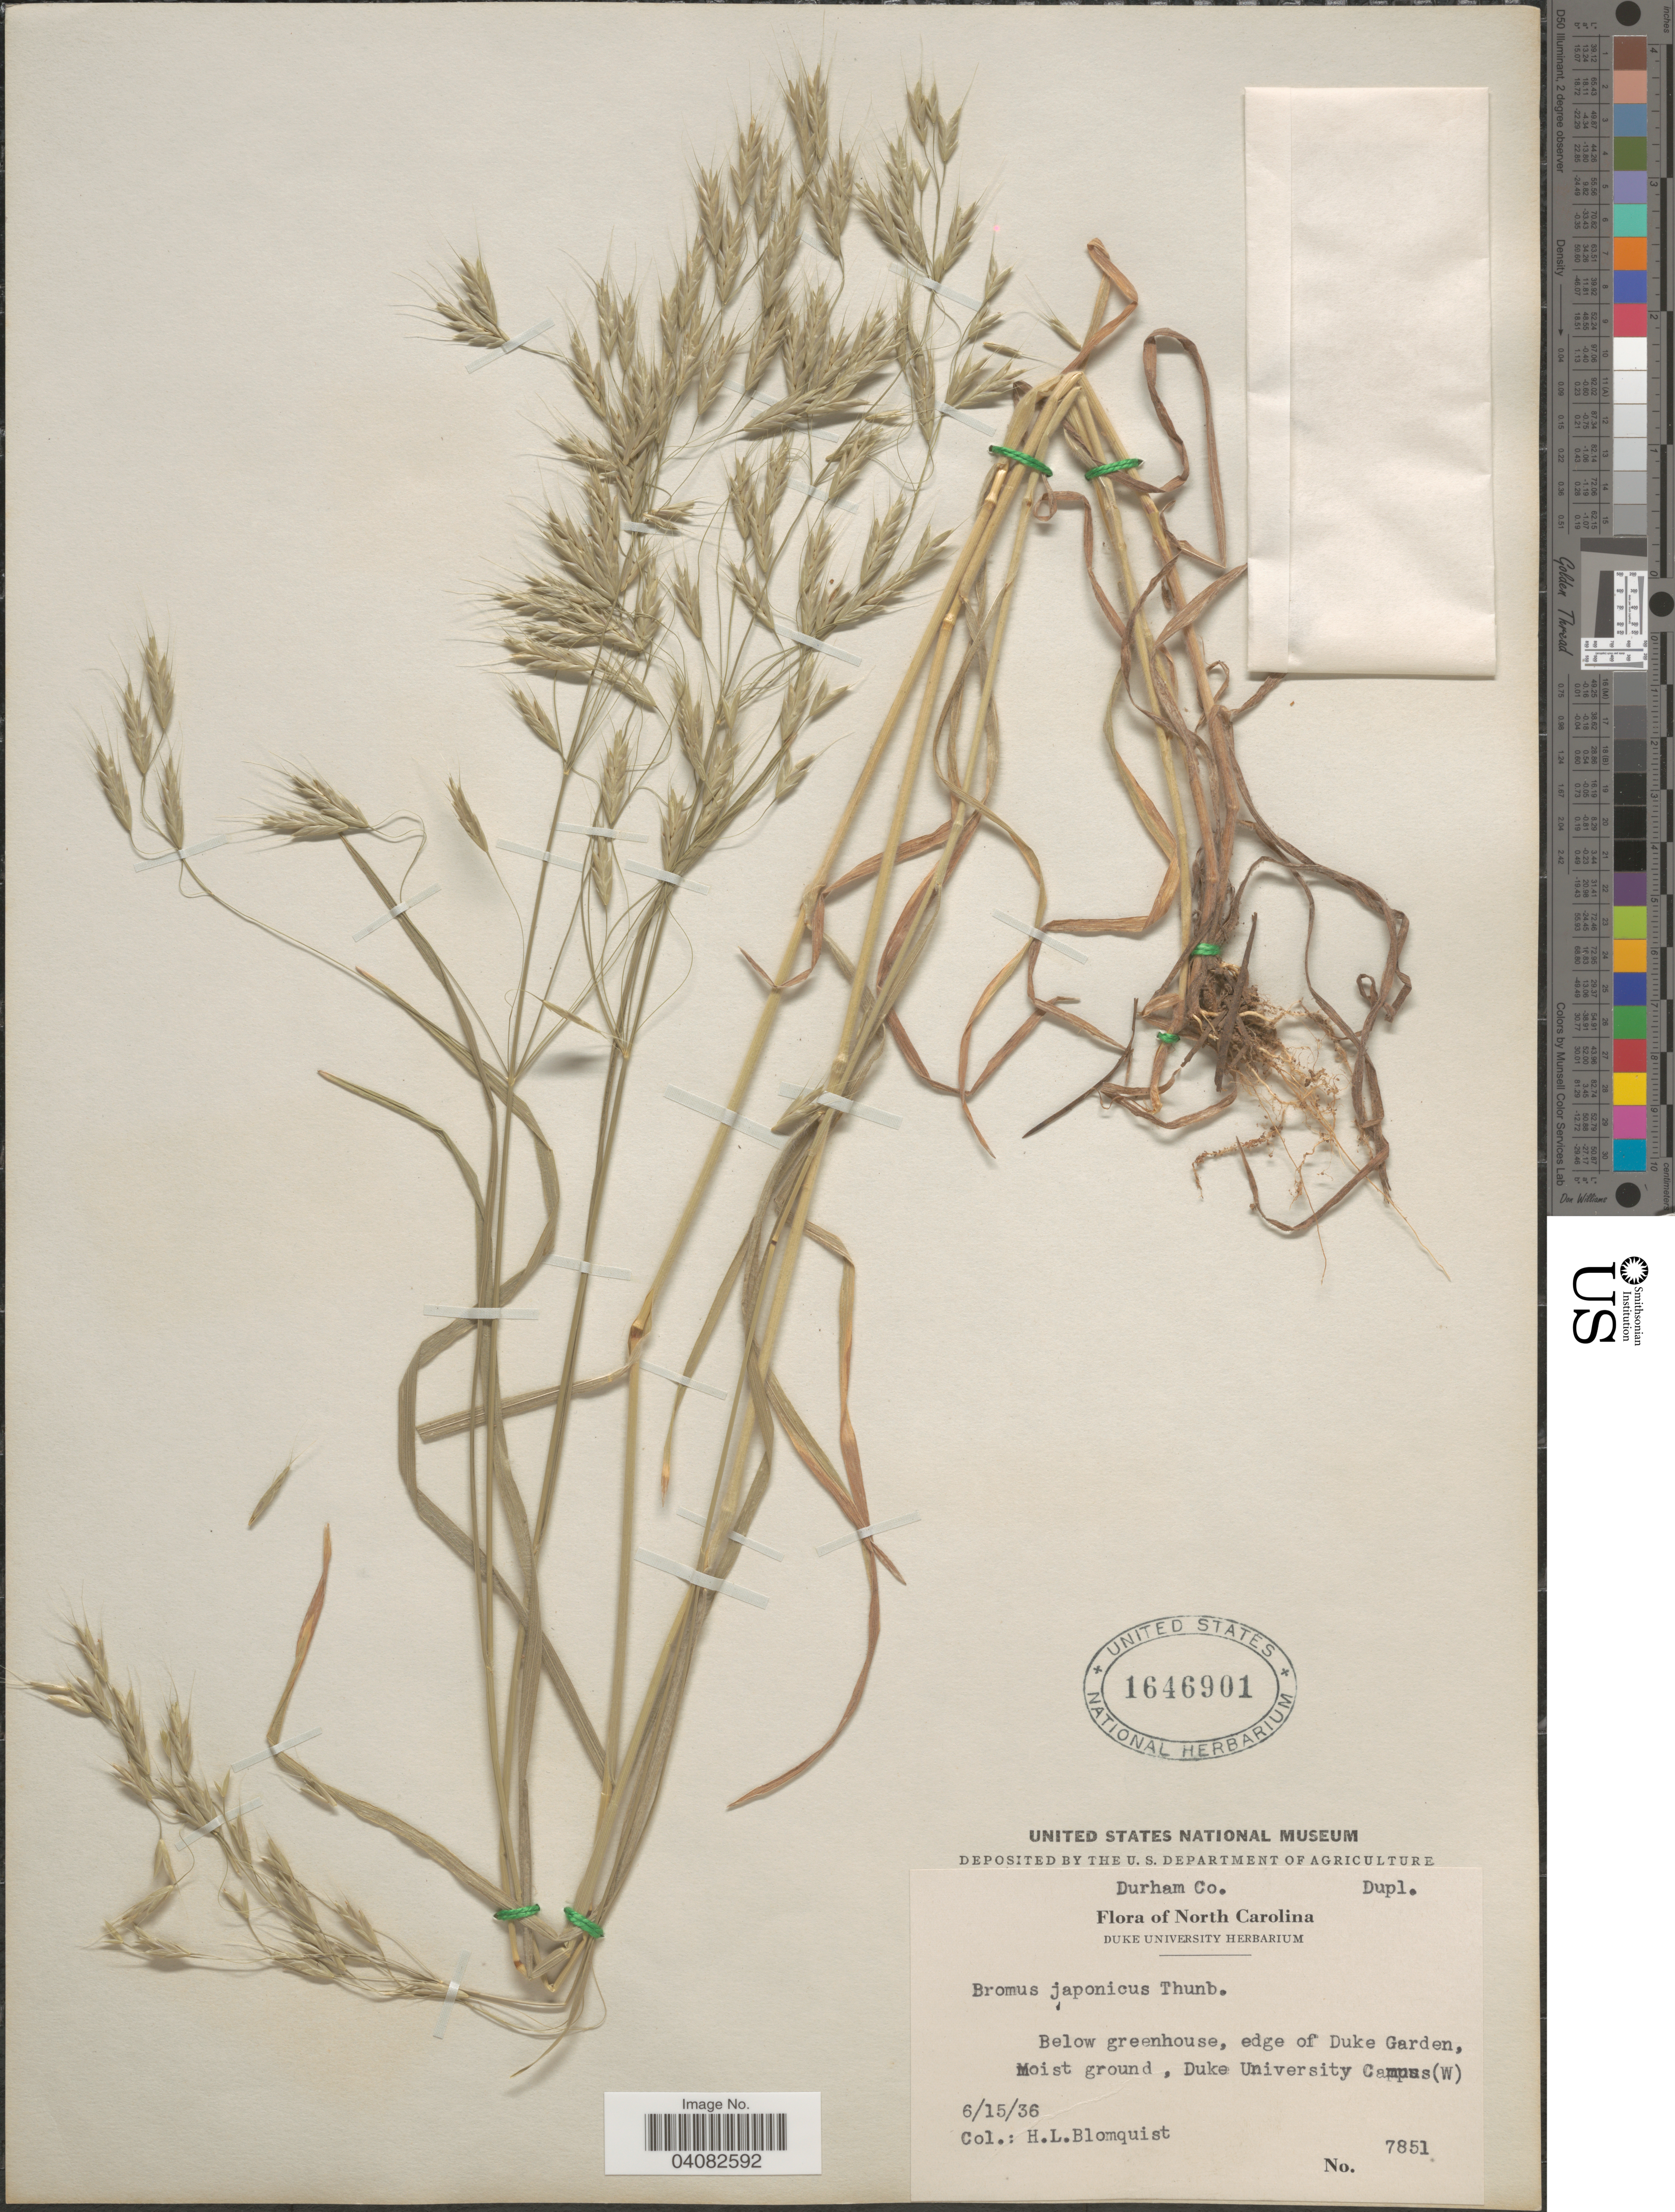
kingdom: Plantae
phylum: Tracheophyta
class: Liliopsida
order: Poales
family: Poaceae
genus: Bromus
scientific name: Bromus japonicus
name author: Houtt.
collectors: H. Blomquist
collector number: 7851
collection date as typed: Transcribed d/m/y: 15/6/36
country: United States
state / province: North Carolina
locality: Below greenhouse, edge of Duke Garden, Moist ground, Duke University Camous (W). Durham Co.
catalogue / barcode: US 1646901